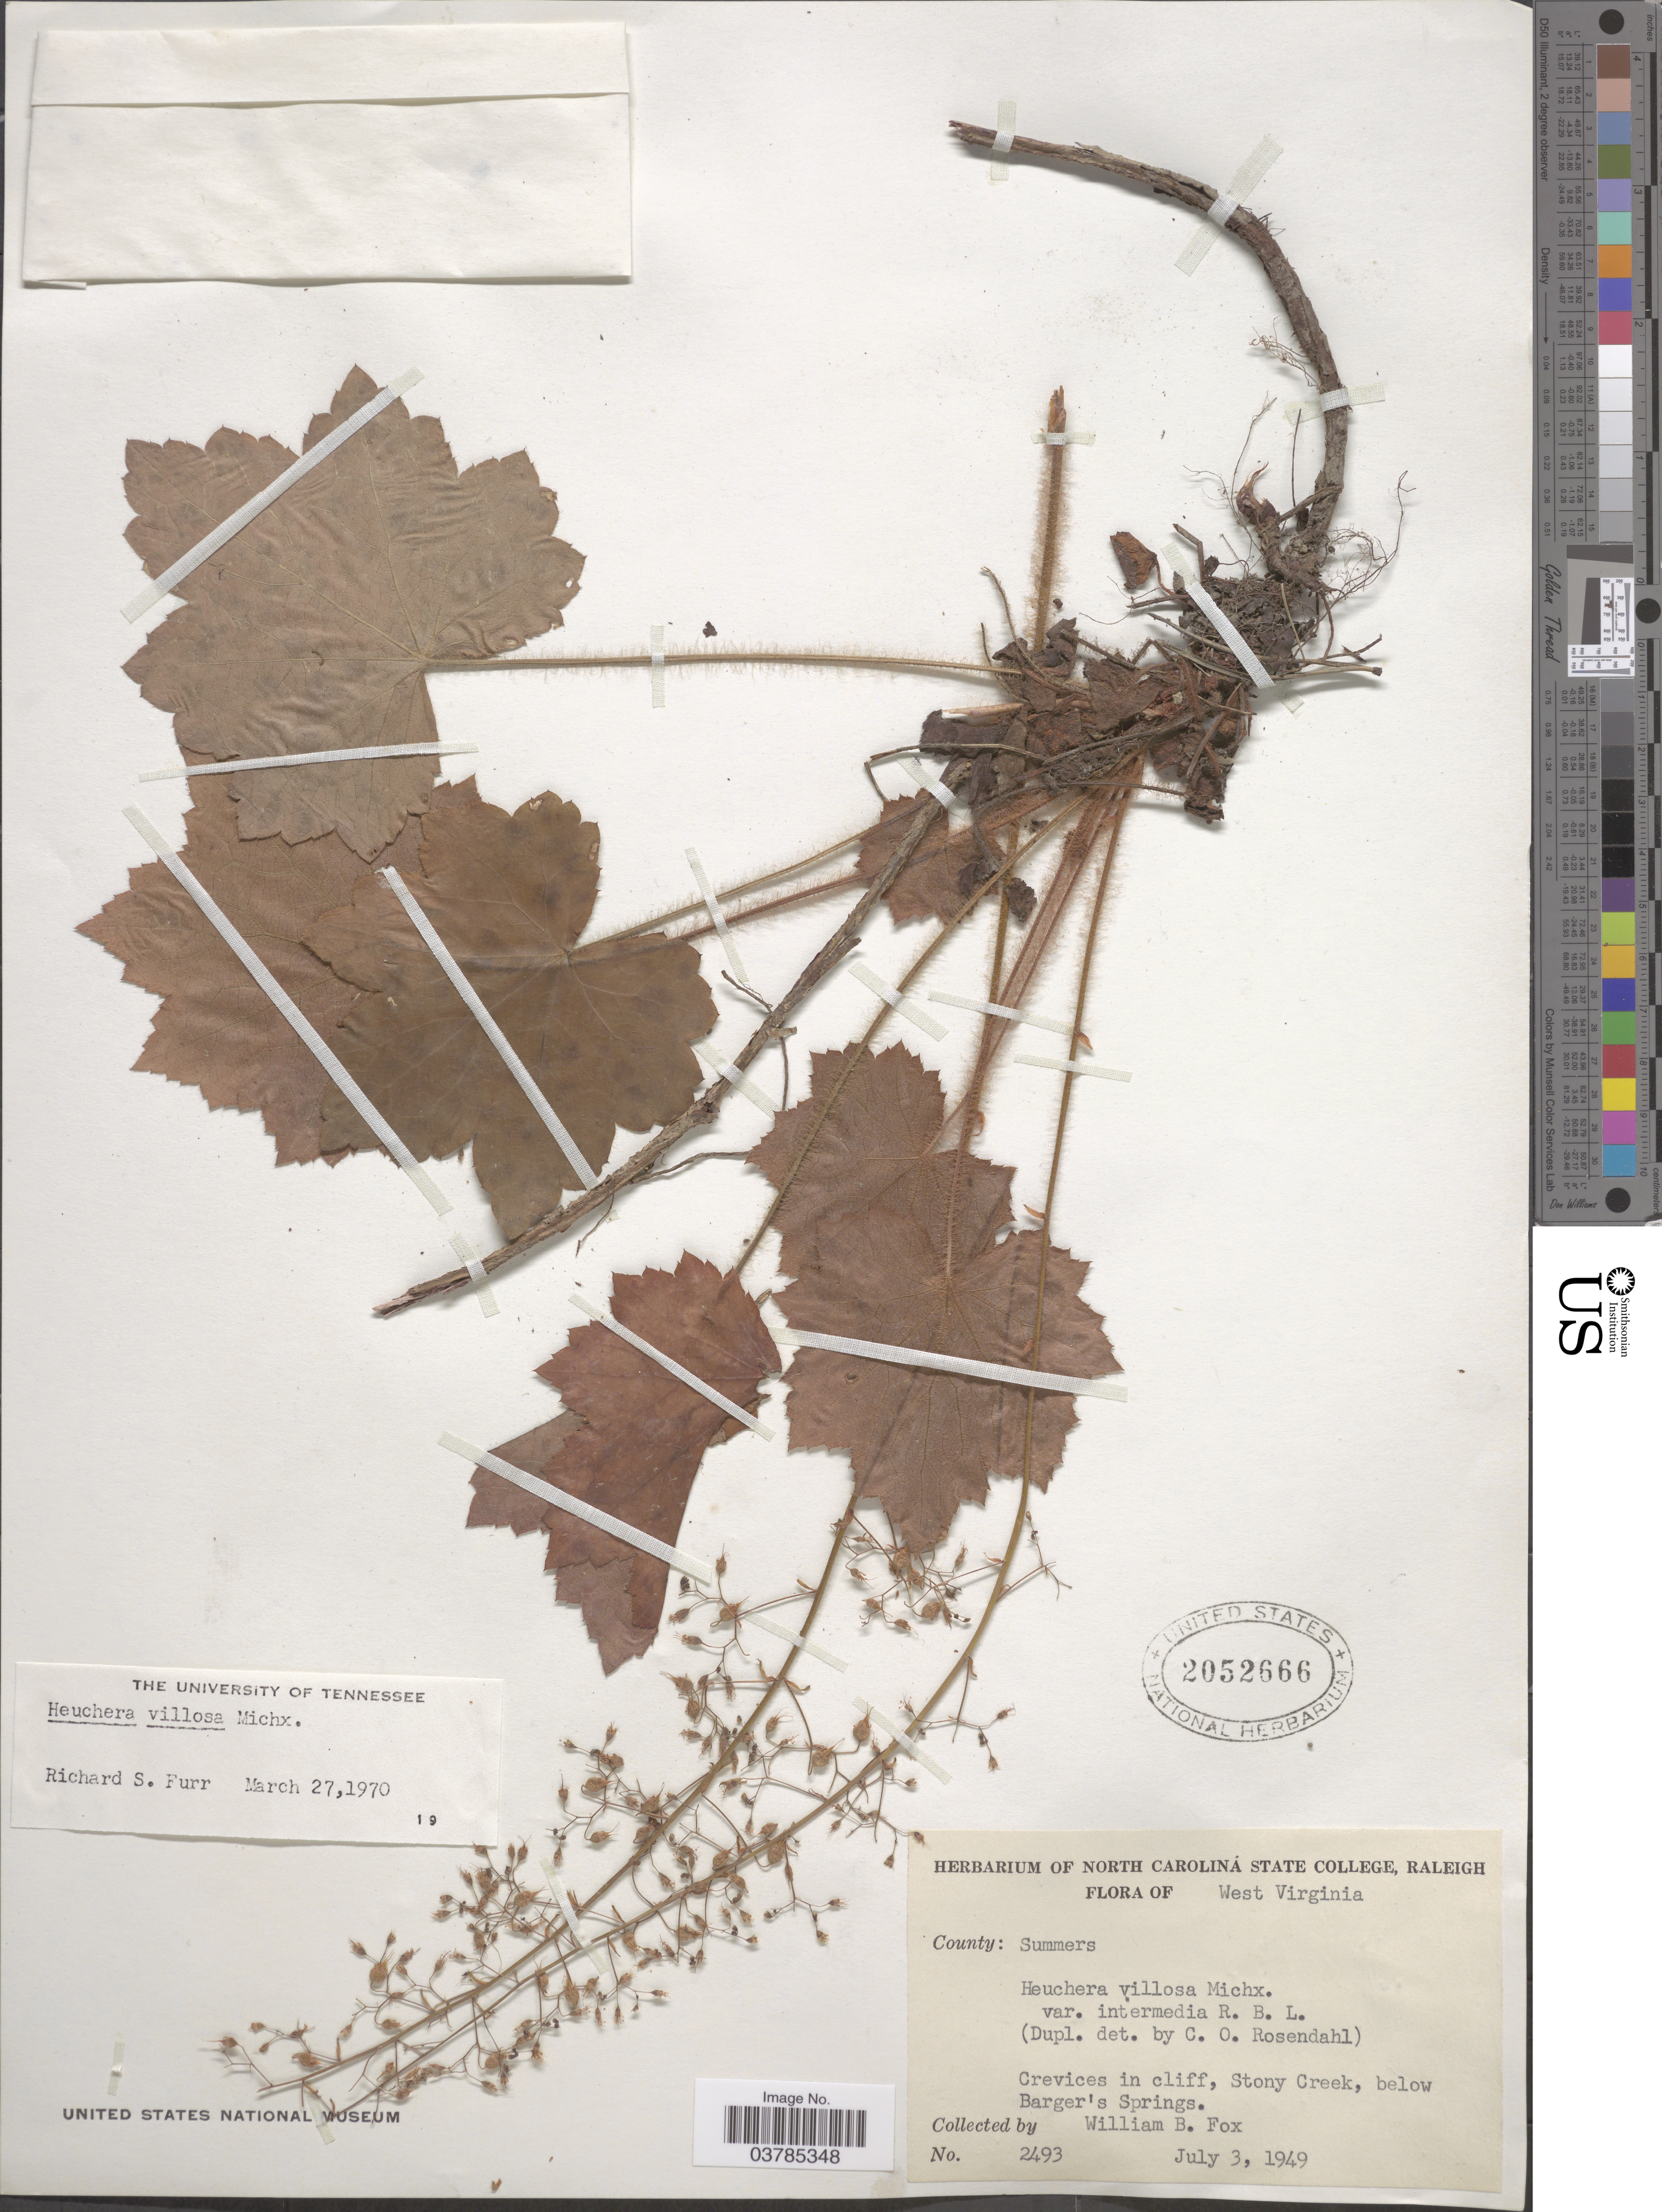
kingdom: Plantae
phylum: Tracheophyta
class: Magnoliopsida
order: Saxifragales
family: Saxifragaceae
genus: Heuchera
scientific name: Heuchera villosa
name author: Michx.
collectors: W. B. Fox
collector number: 2493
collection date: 1949-07-03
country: United States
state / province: West Virginia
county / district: Summers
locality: County: Summers. Stony Creek, below Barger's Springs.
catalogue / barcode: US 2052666